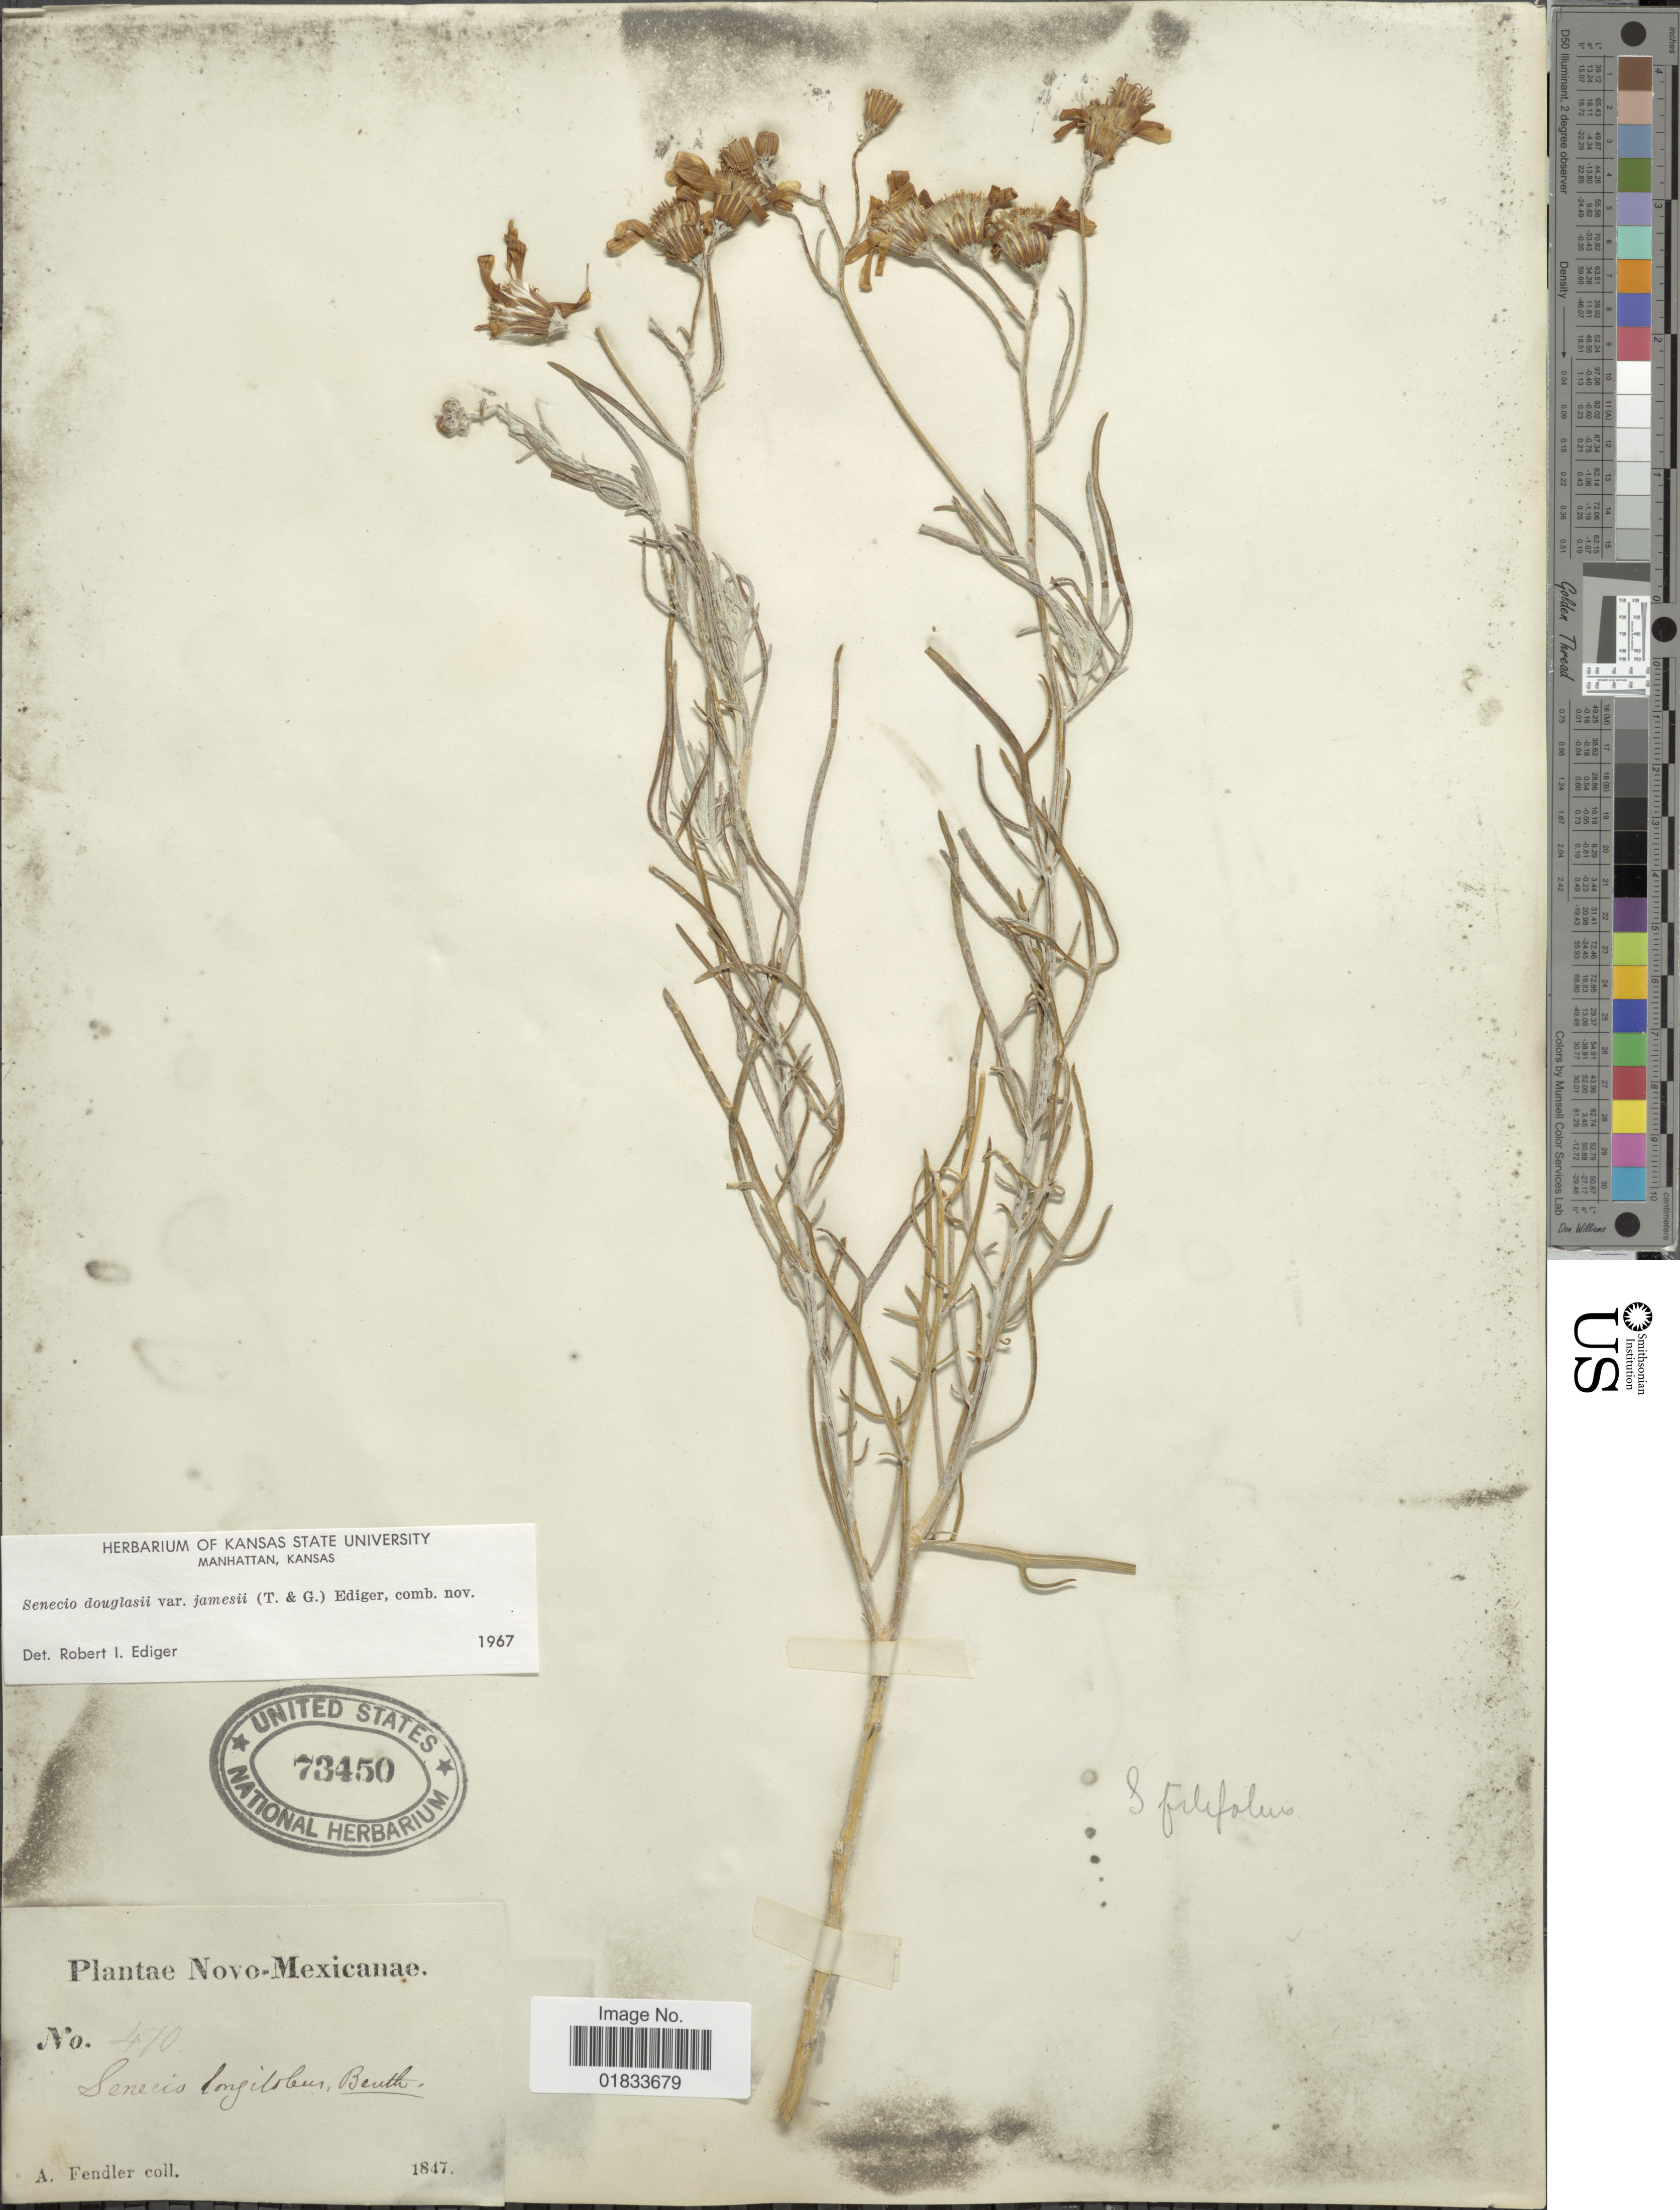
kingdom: Plantae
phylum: Tracheophyta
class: Magnoliopsida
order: Asterales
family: Asteraceae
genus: Senecio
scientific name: Senecio flaccidus var. flaccidus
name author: Less.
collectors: A. Fendler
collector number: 470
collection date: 1847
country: United States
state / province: New Mexico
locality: Novo-Mexicanae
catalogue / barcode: US 73450